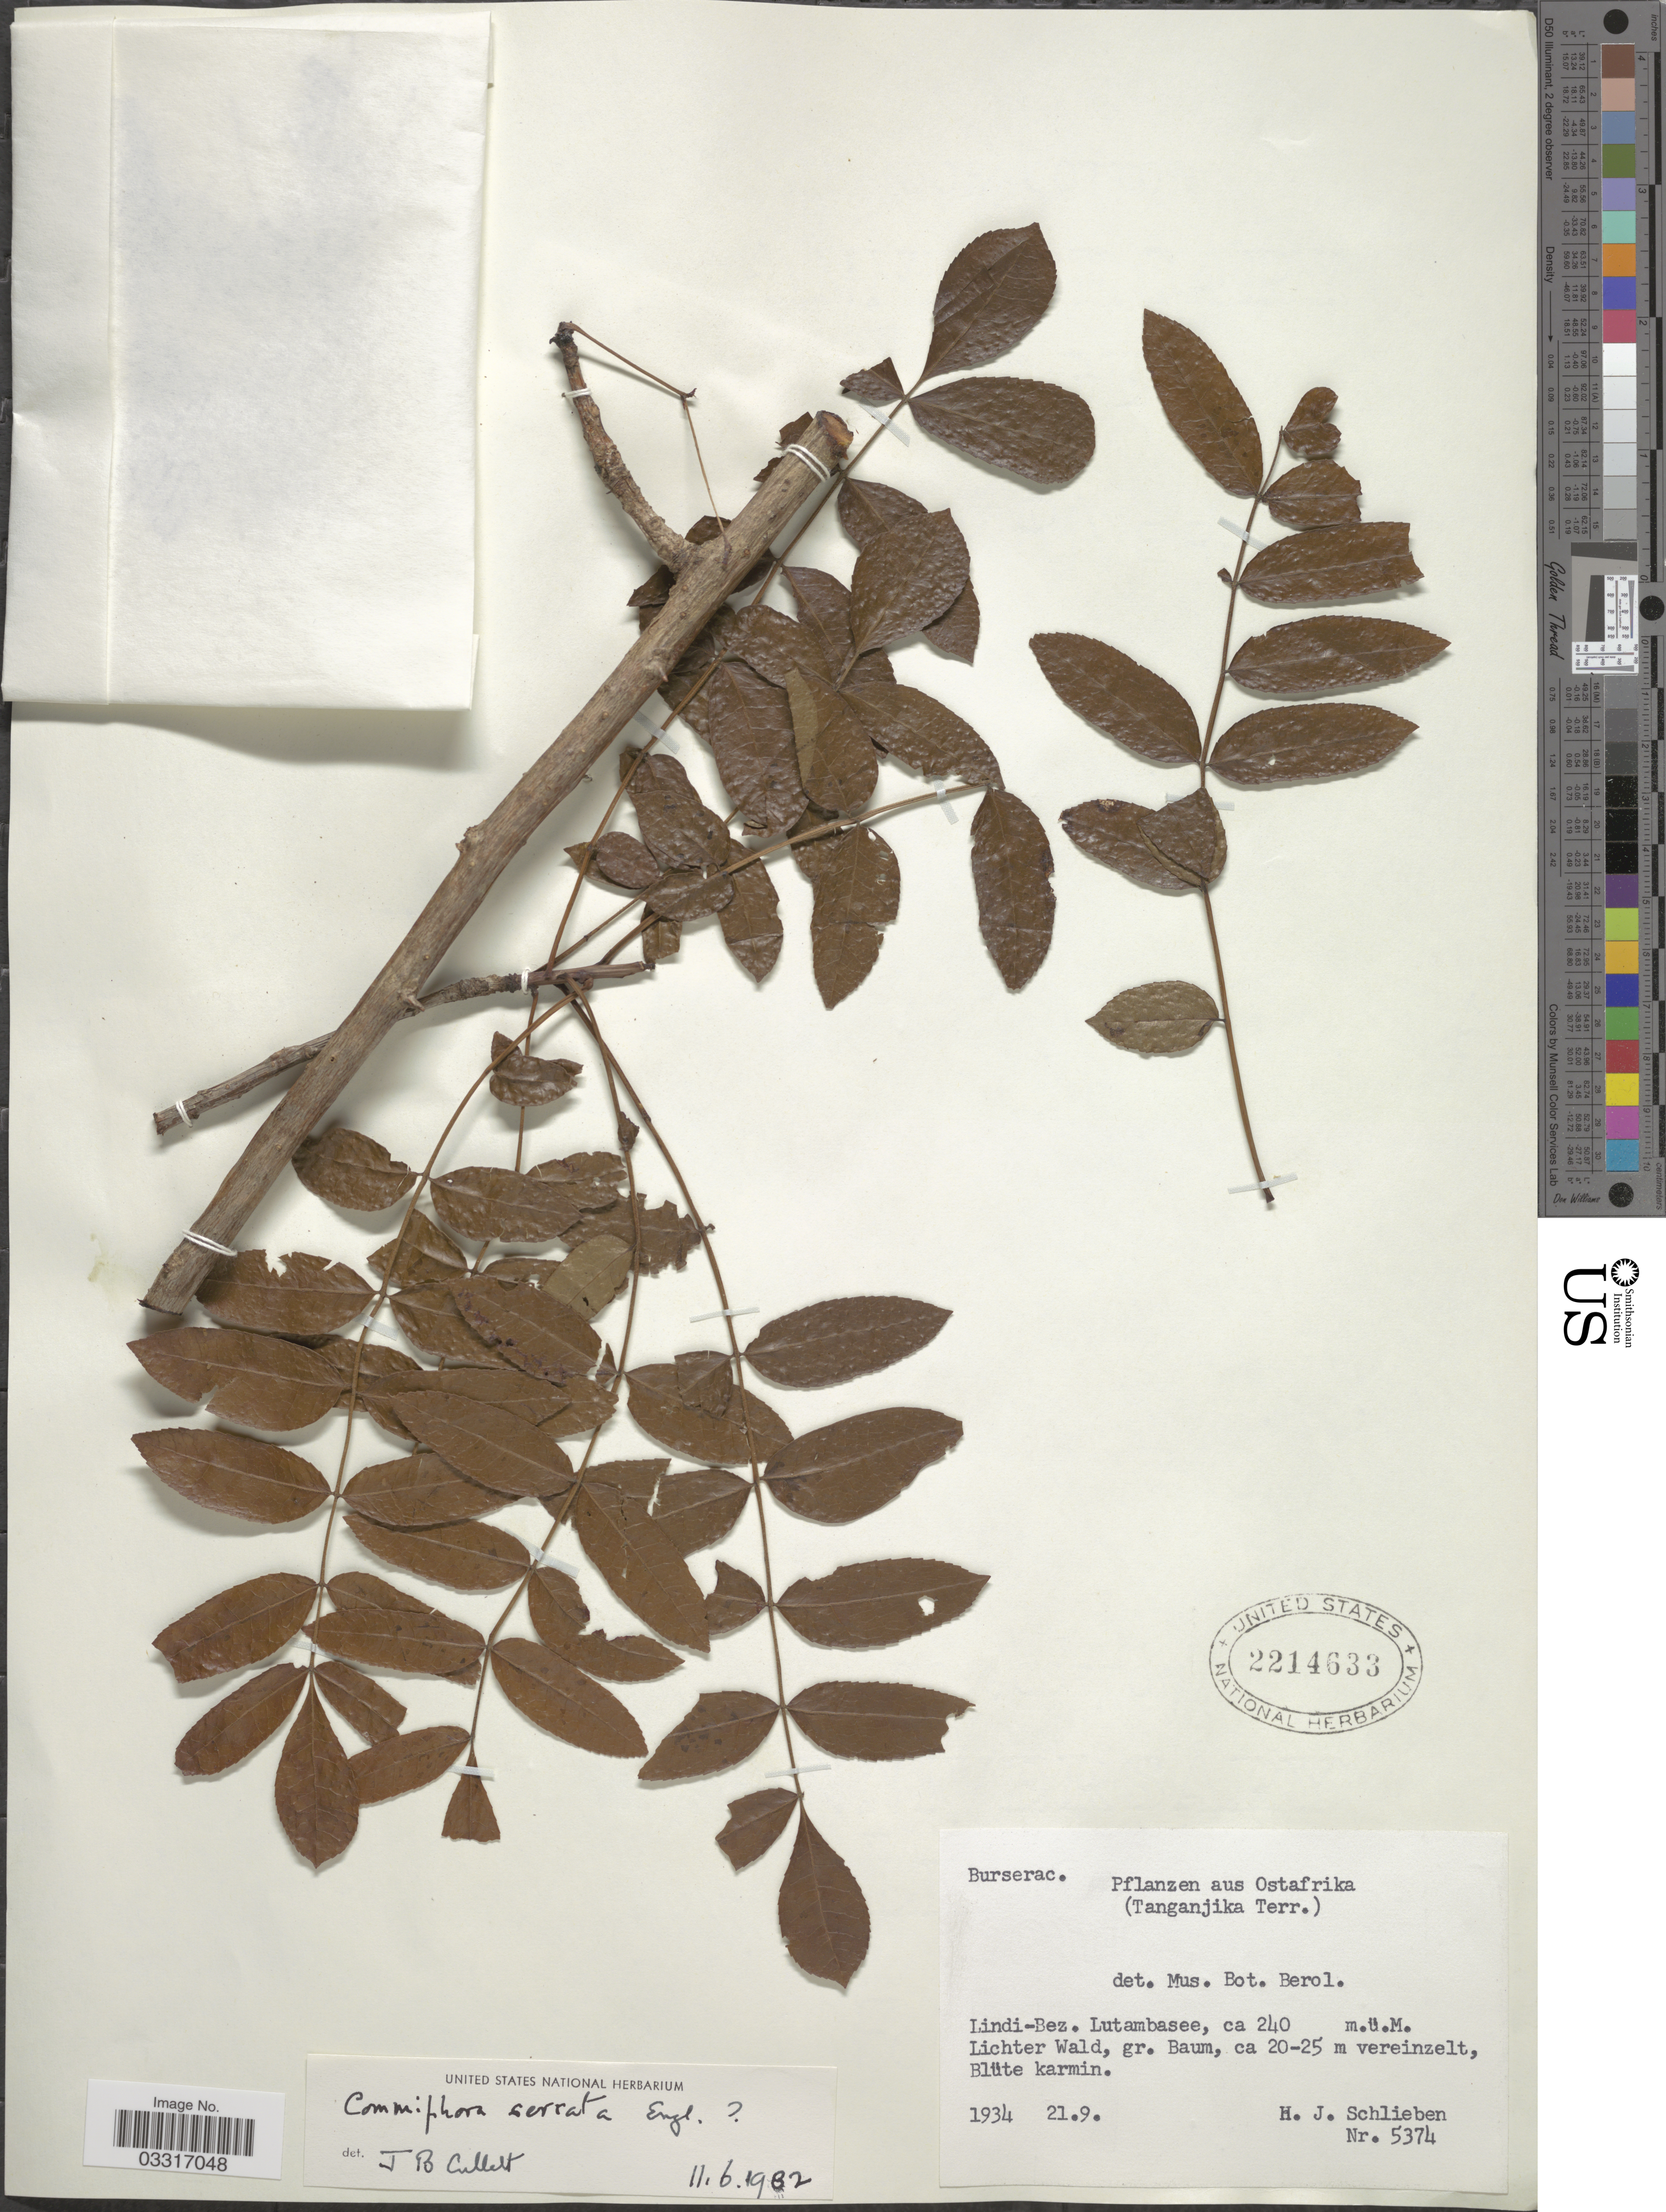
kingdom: Plantae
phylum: Tracheophyta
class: Magnoliopsida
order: Sapindales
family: Burseraceae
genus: Commiphora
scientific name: Commiphora serrata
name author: Engl.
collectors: H. J. Schlieben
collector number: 53774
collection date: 1934-09-21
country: Tanzania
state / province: Lindi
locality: Aus Ostafrika (Tanganjika Terr.). Lindi-Bez. Lutambasee.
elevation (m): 240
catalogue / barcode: US 2214633